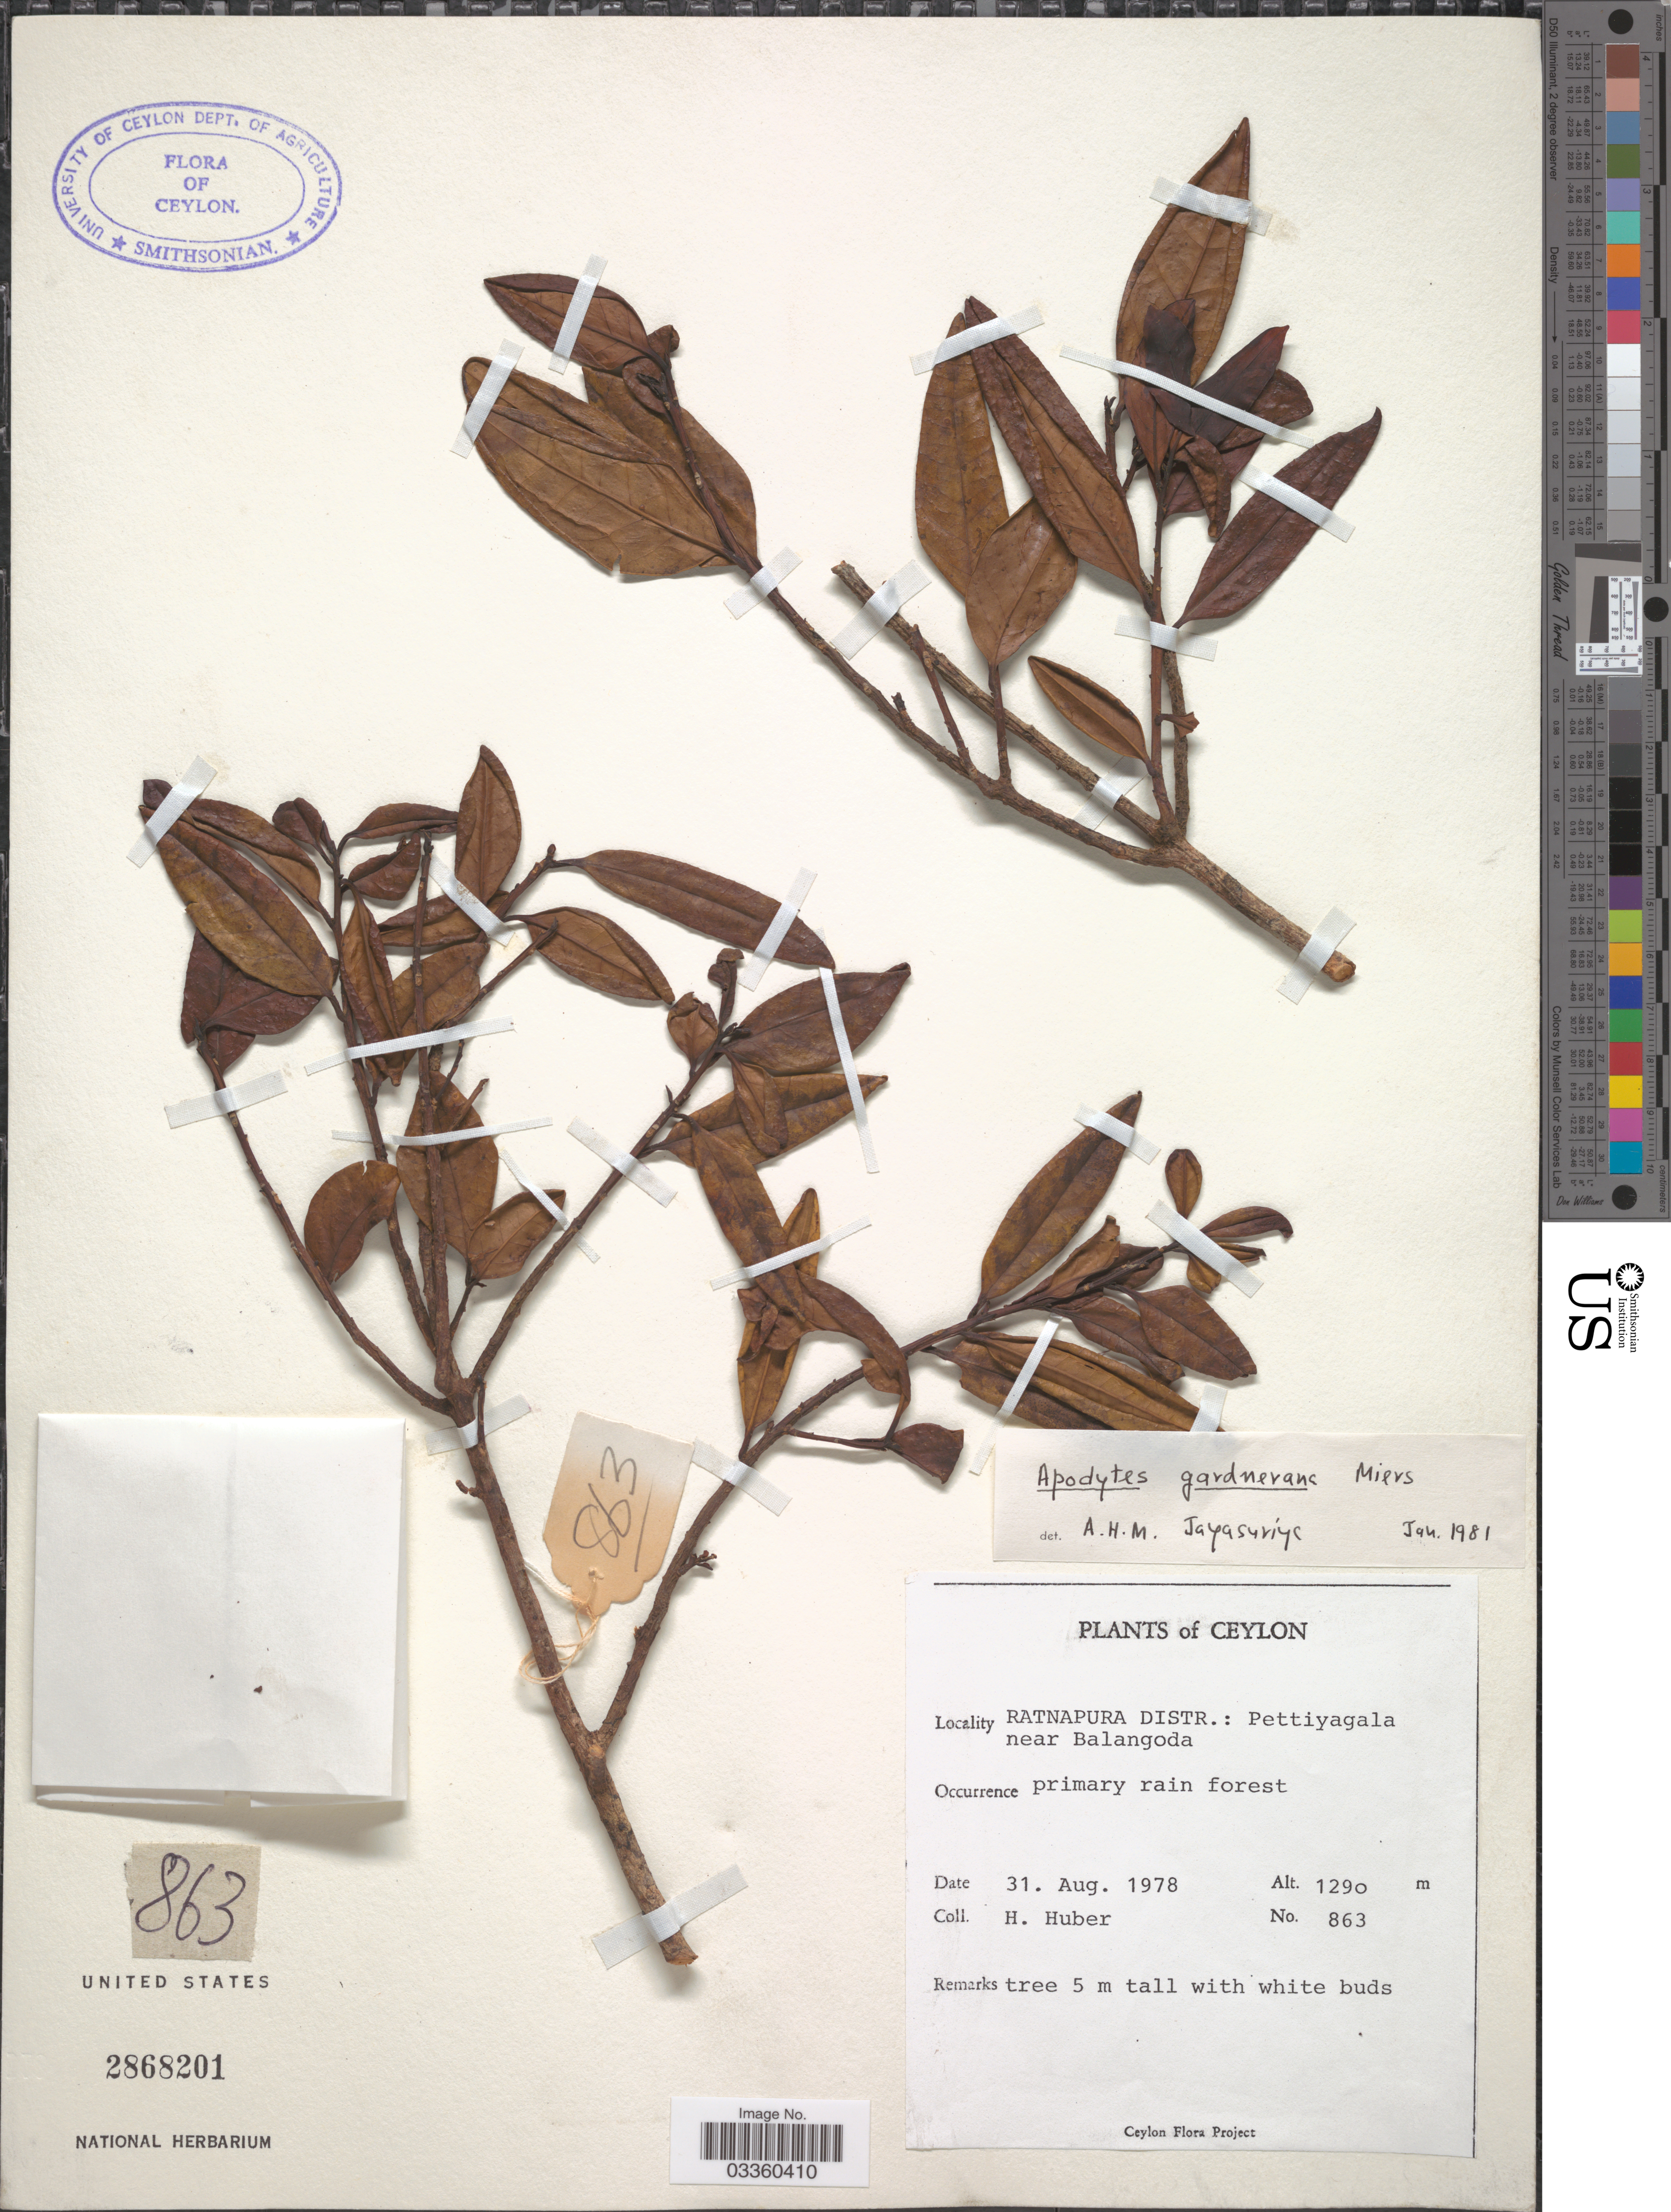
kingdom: Plantae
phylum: Tracheophyta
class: Magnoliopsida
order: Metteniusales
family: Metteniusaceae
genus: Apodytes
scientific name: Apodytes gardneriana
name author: Miers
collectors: H. Huber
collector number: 863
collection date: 1978-08-31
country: Sri Lanka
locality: Ceylon. Ratnapura Distr.: Pettiyagala near Balangoda.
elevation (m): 1290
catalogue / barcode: US 2868201